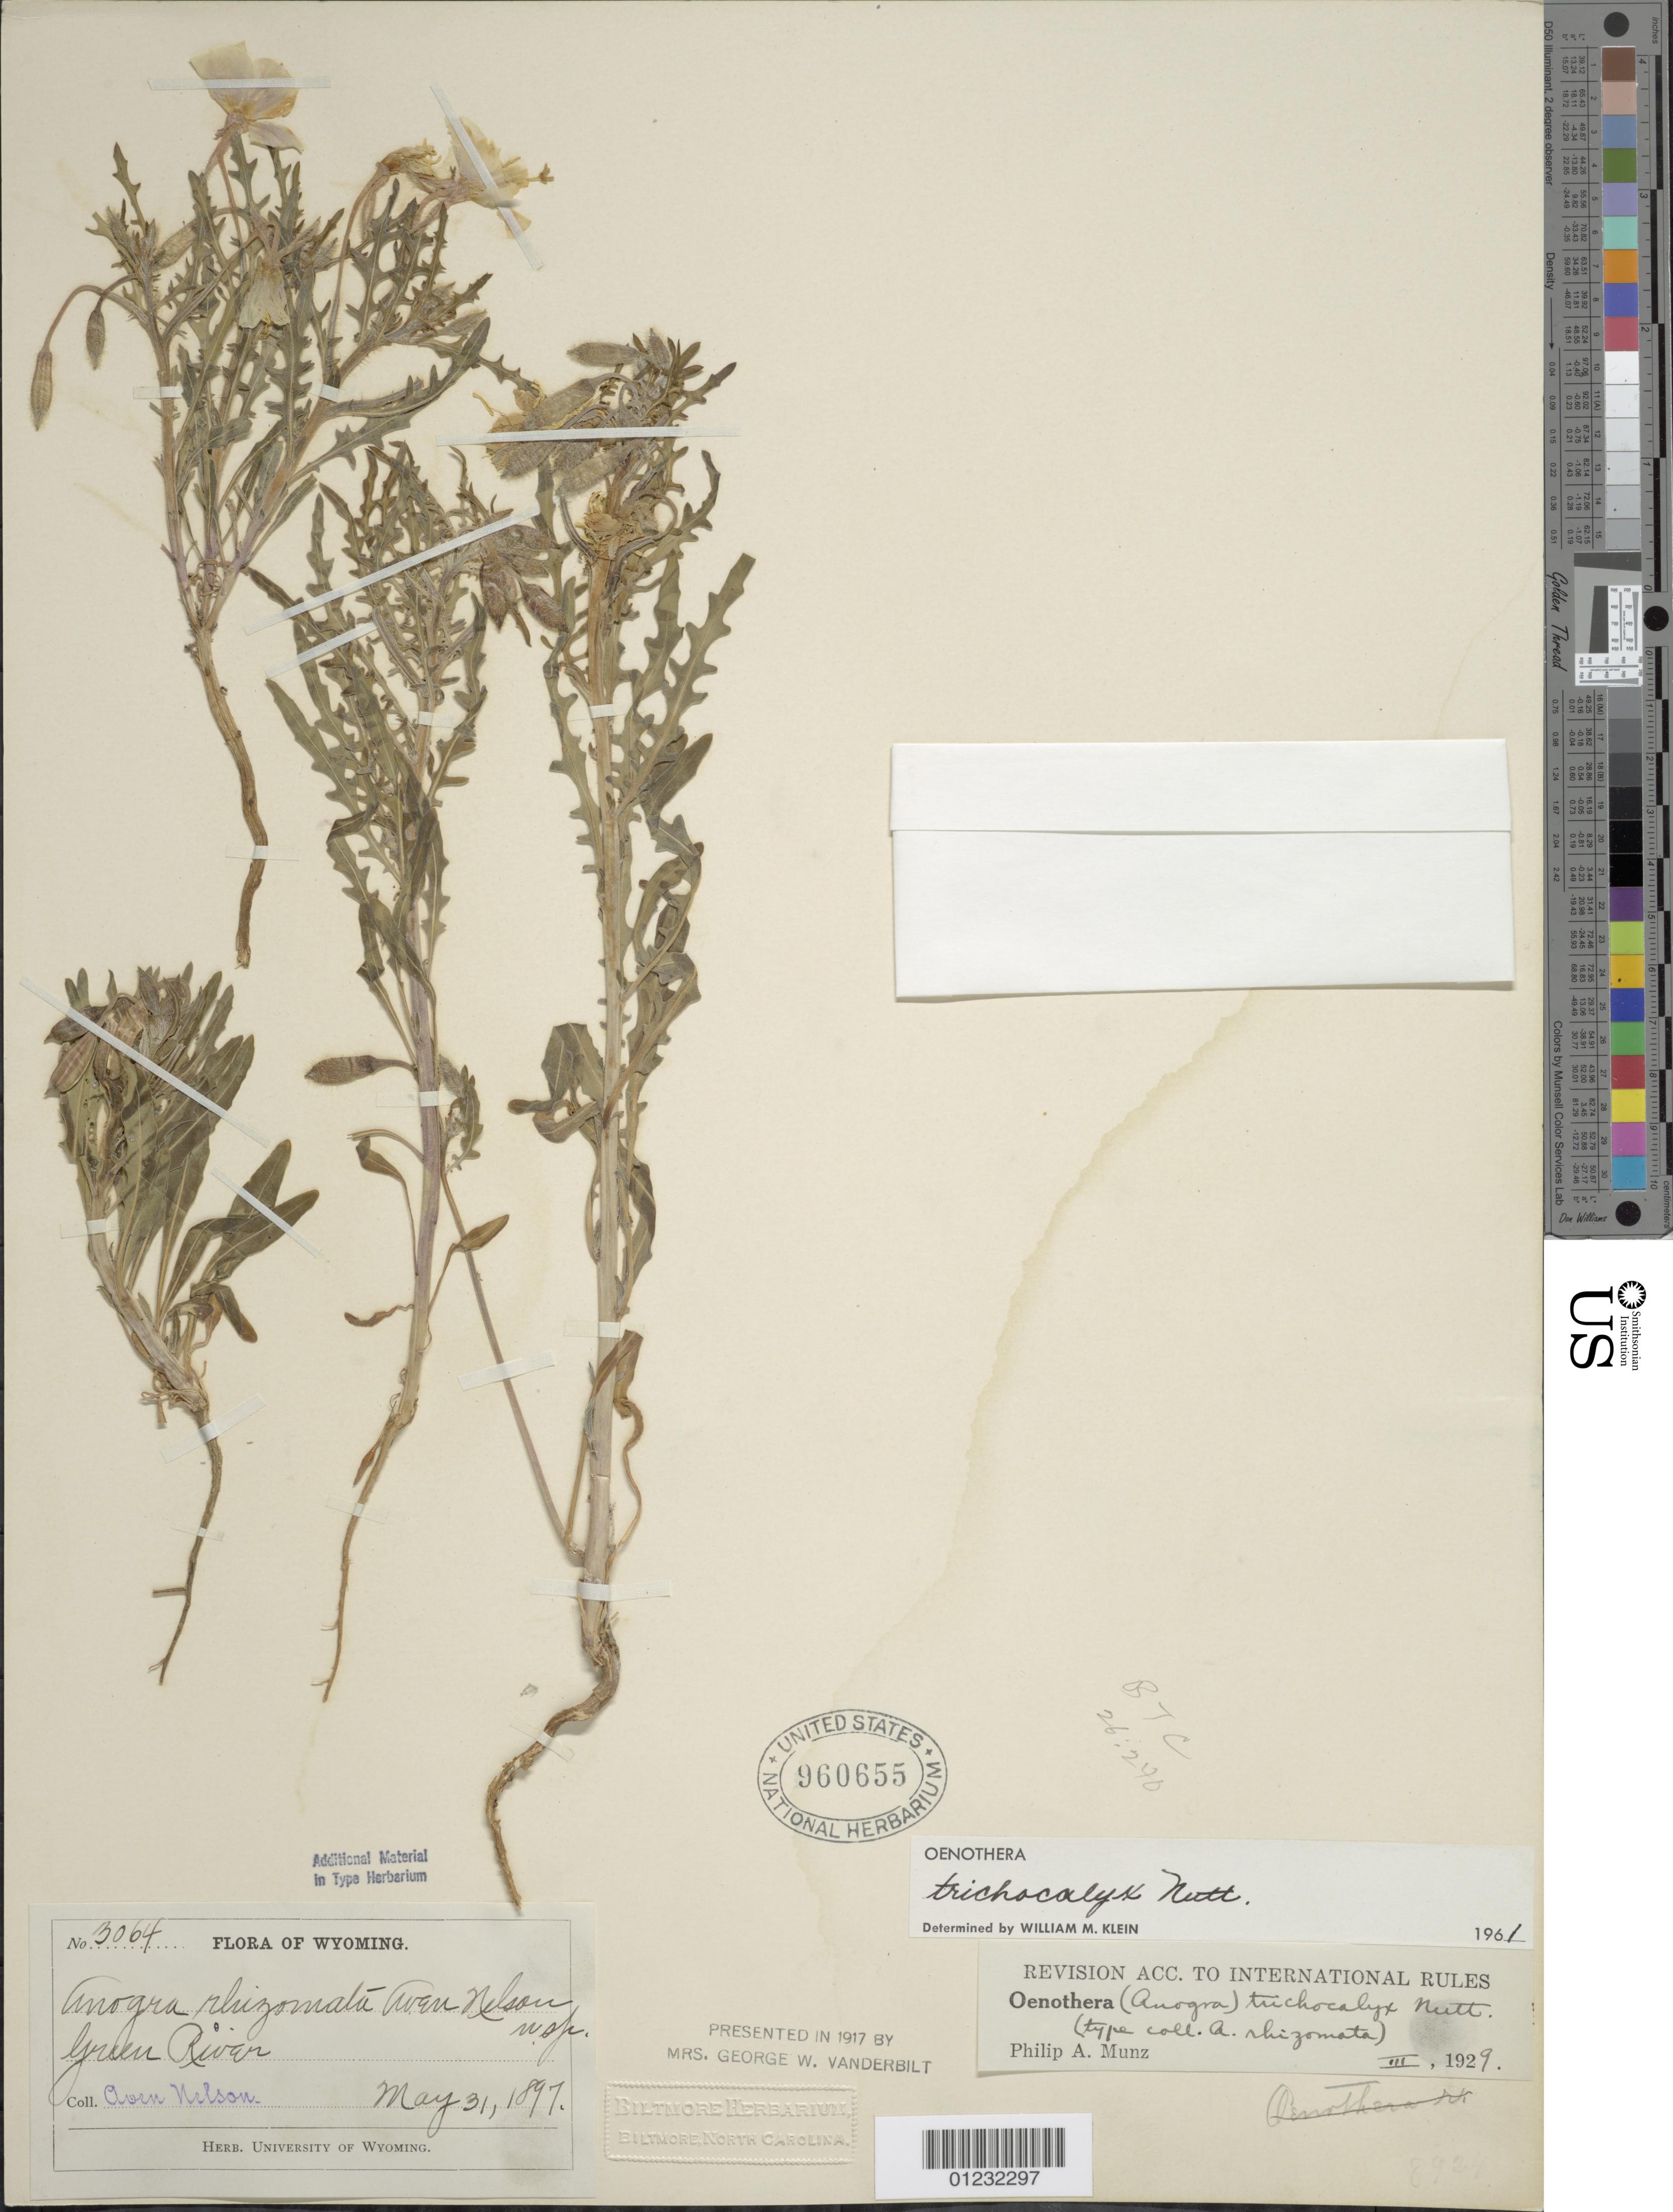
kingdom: Plantae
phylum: Tracheophyta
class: Magnoliopsida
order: Myrtales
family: Onagraceae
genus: Oenothera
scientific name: Oenothera pallida subsp. trichocalyx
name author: (Nutt.) Munz & W.M. Klein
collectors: A. Nelson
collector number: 3064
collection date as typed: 31 May 1897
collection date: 1897-05-31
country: United States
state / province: Wyoming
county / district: Sweetwater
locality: Green River.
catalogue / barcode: US 960655